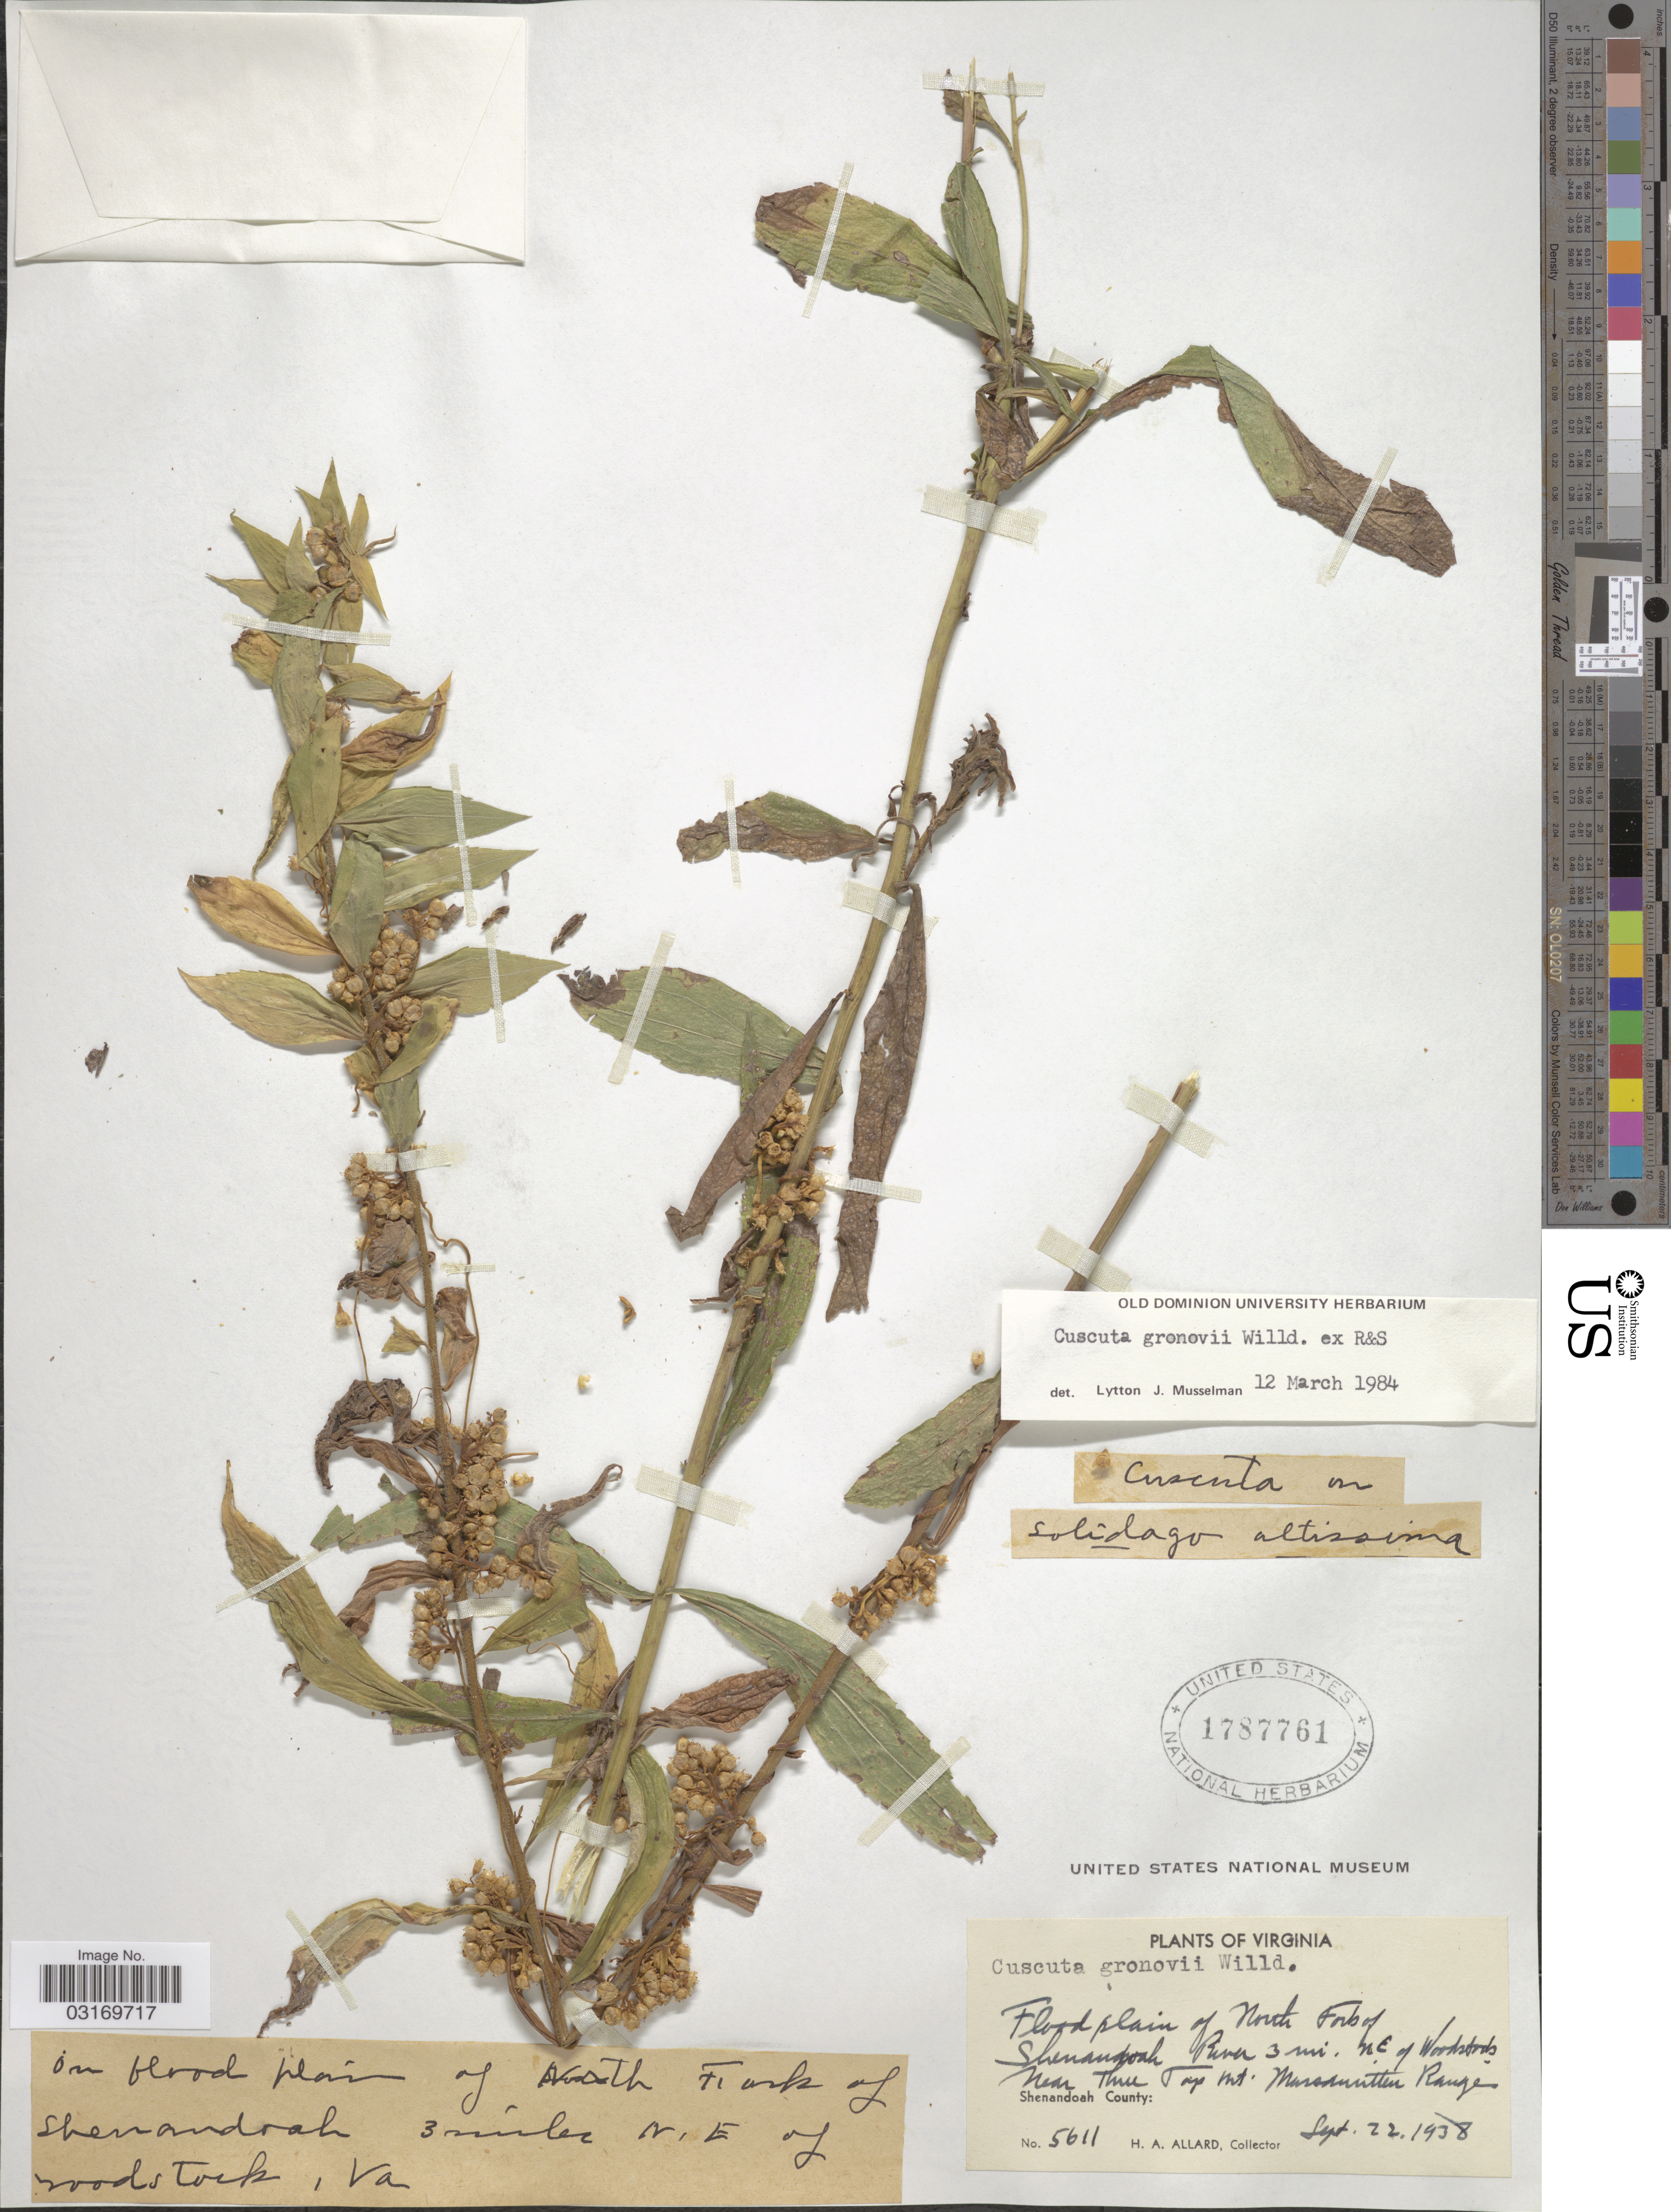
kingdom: Plantae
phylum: Tracheophyta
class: Magnoliopsida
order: Solanales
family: Convolvulaceae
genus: Cuscuta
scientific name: Cuscuta gronovii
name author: Willd. ex Schult.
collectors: H. A. Allard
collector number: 5611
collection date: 1938-09-22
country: United States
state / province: Virginia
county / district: Shenandoah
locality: Flood plain of North Fork of Shenandoah River. 3 mi. N.E. of Woodstock, near Three Top Mt. Massanutten Range, Shenandoah County.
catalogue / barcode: US 1787761